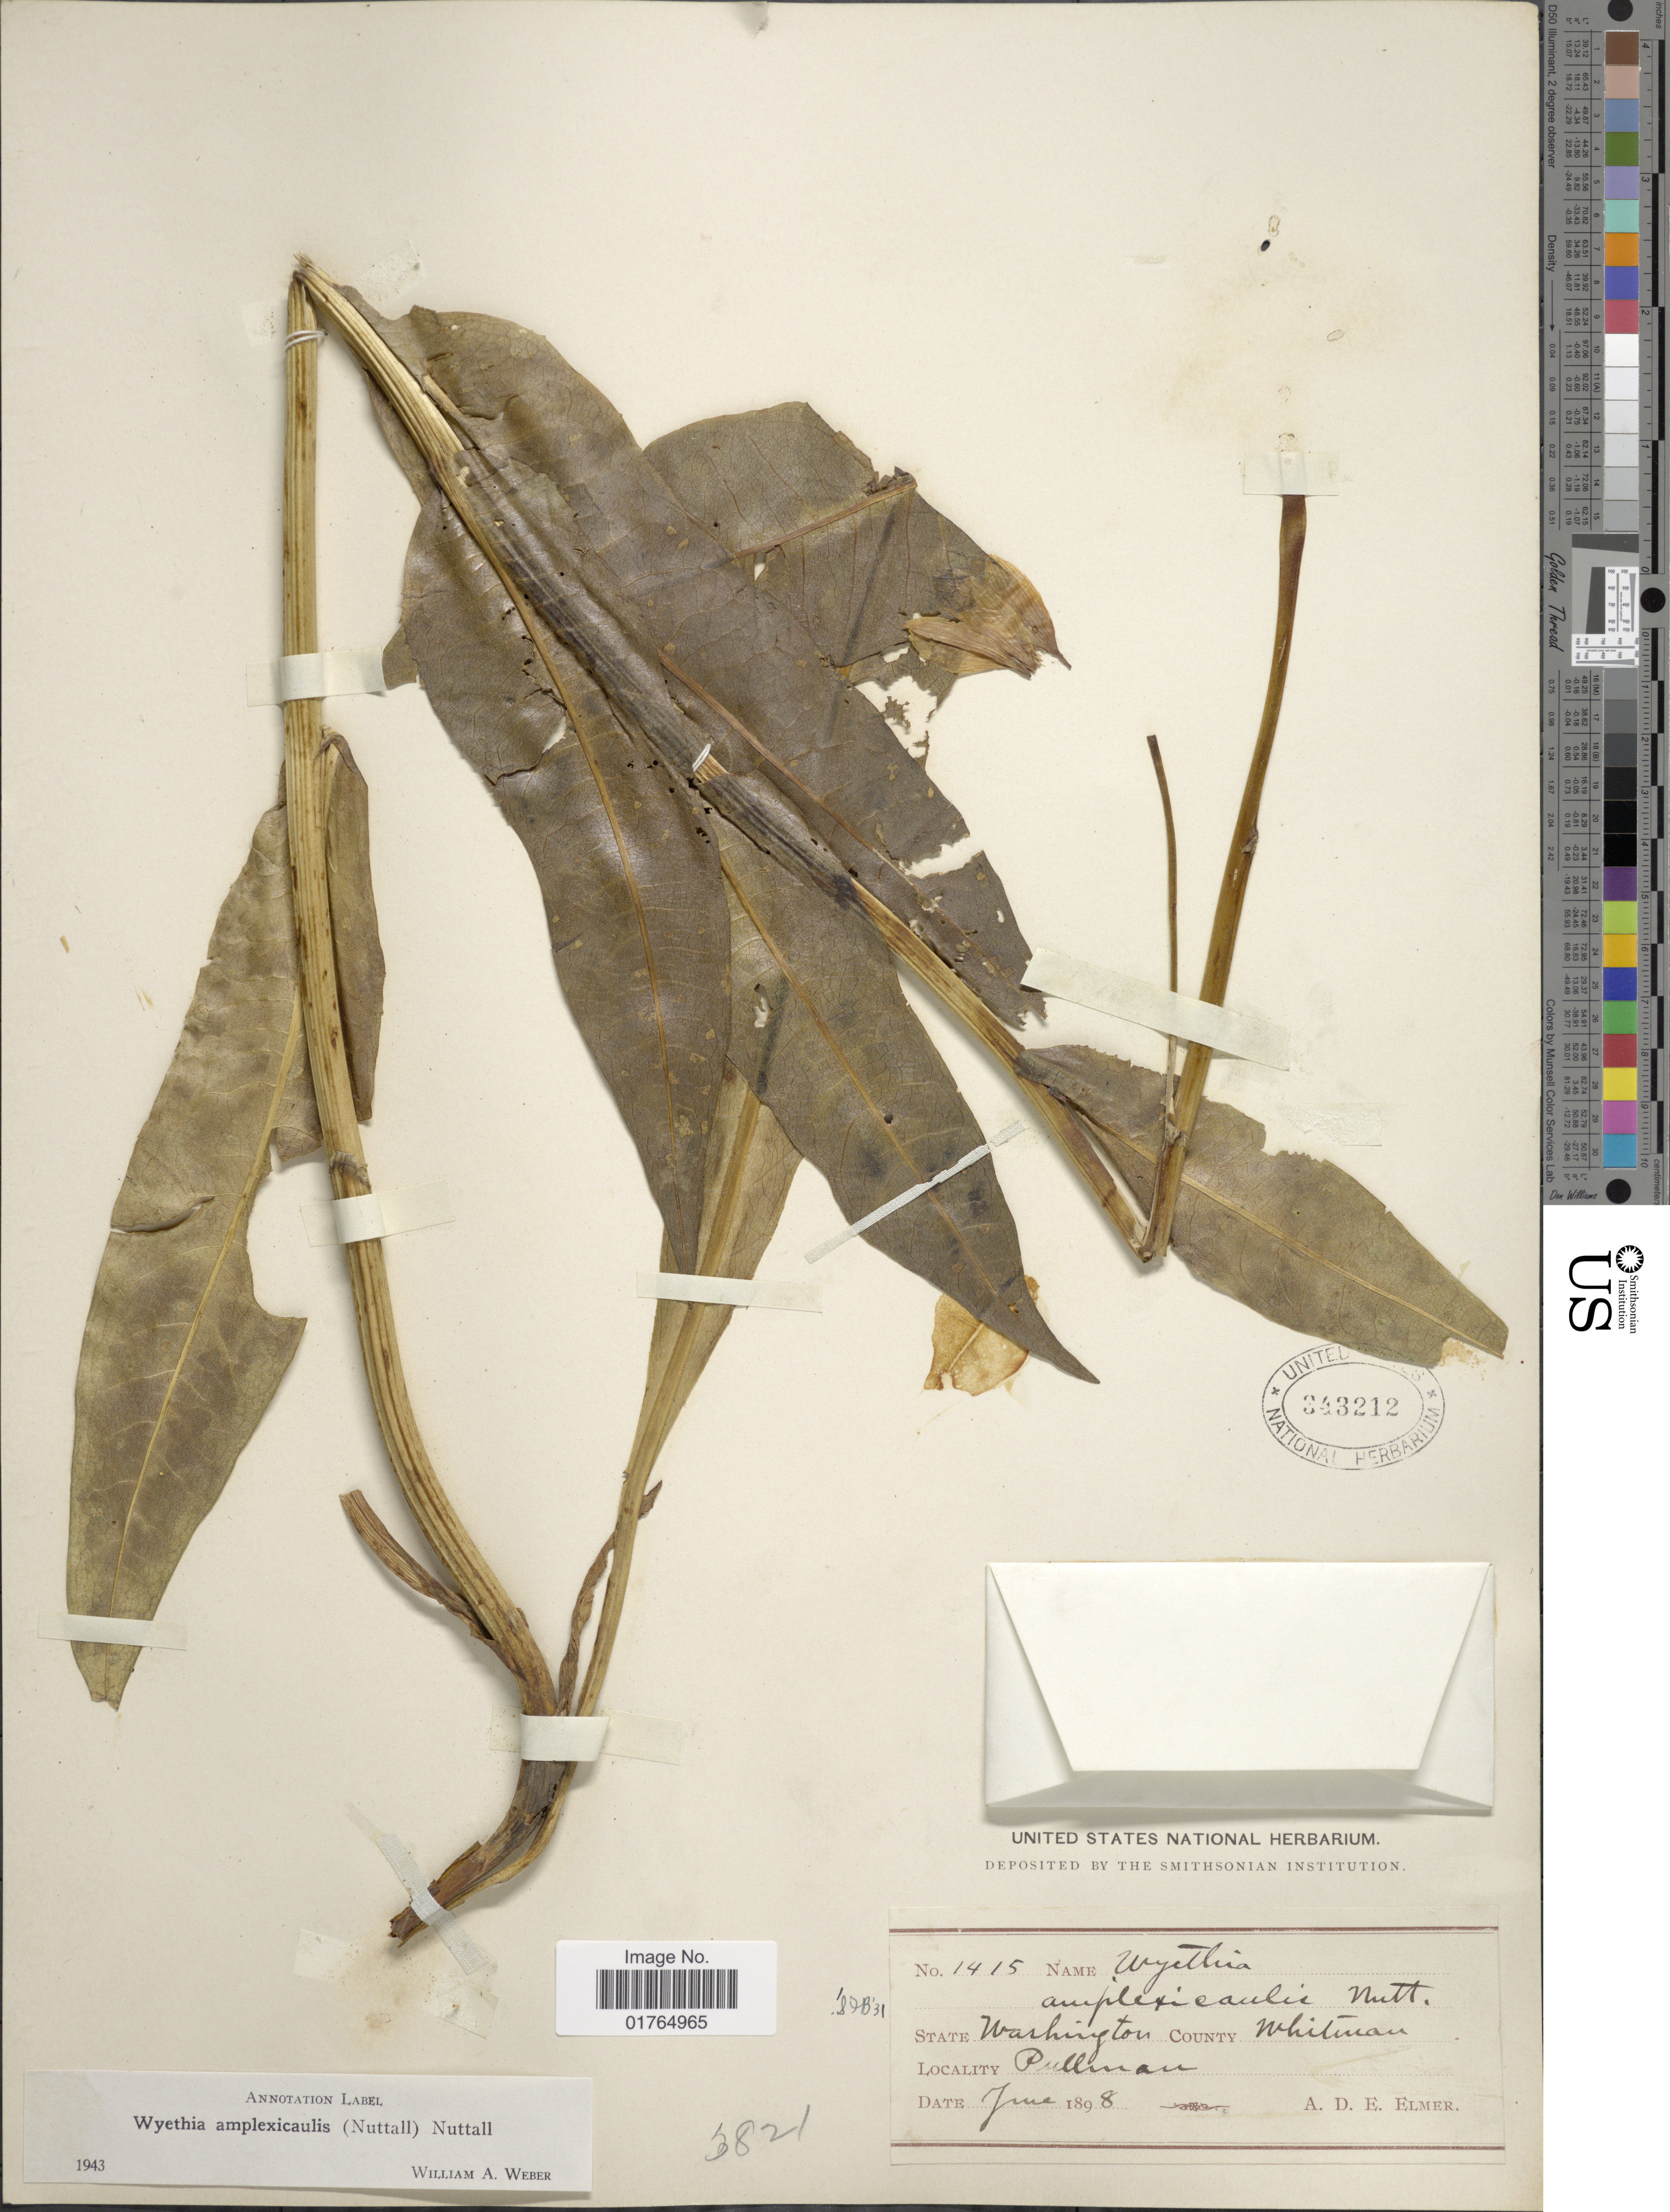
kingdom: Plantae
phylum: Tracheophyta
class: Magnoliopsida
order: Asterales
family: Asteraceae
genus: Wyethia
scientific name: Wyethia amplexicaulis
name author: Nutt.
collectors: A. D. E. Elmer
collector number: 1415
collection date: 1898-06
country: United States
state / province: Washington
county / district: Whitman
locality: County Whitman, Pullman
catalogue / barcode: US 343212